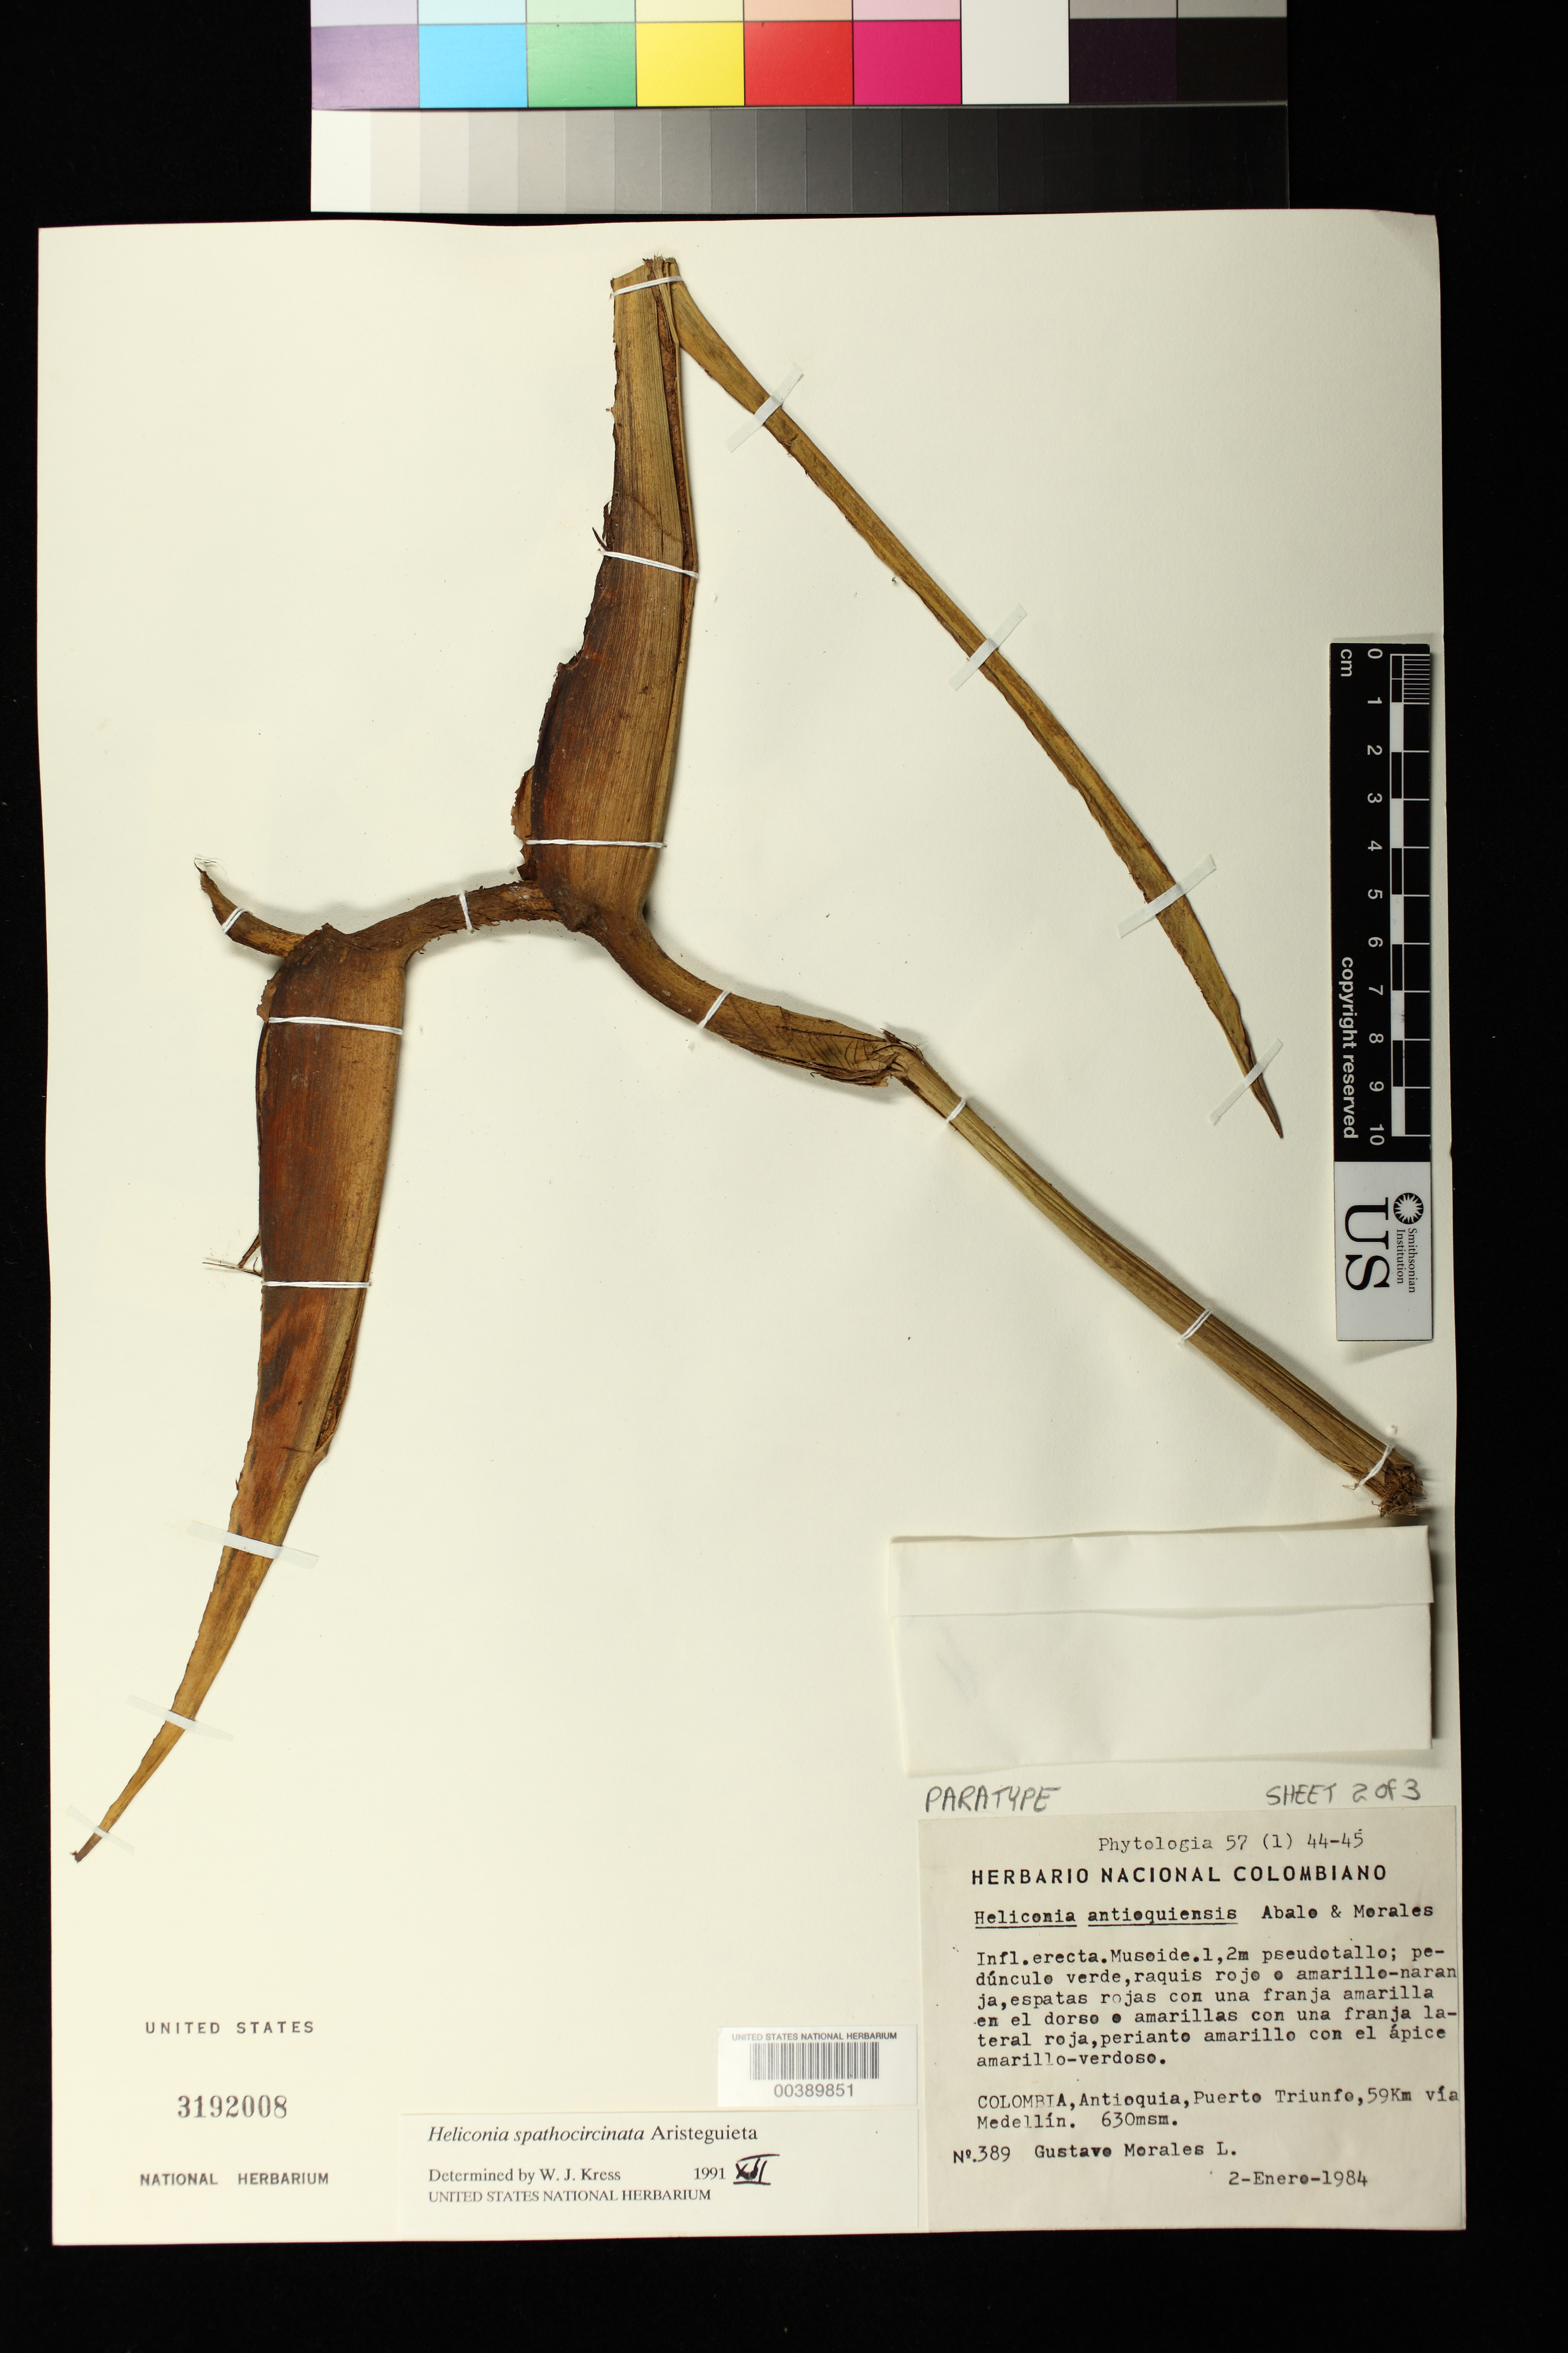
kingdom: Plantae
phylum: Tracheophyta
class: Liliopsida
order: Zingiberales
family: Heliconiaceae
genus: Heliconia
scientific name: Heliconia spathocircinata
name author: Aristeg.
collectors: G. Morales L.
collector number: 389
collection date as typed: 02 Jan 1984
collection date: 1984-01-02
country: Colombia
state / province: Antioquia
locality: Puerto Triunfo, 59 km via Medellin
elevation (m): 630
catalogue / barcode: US 3192008